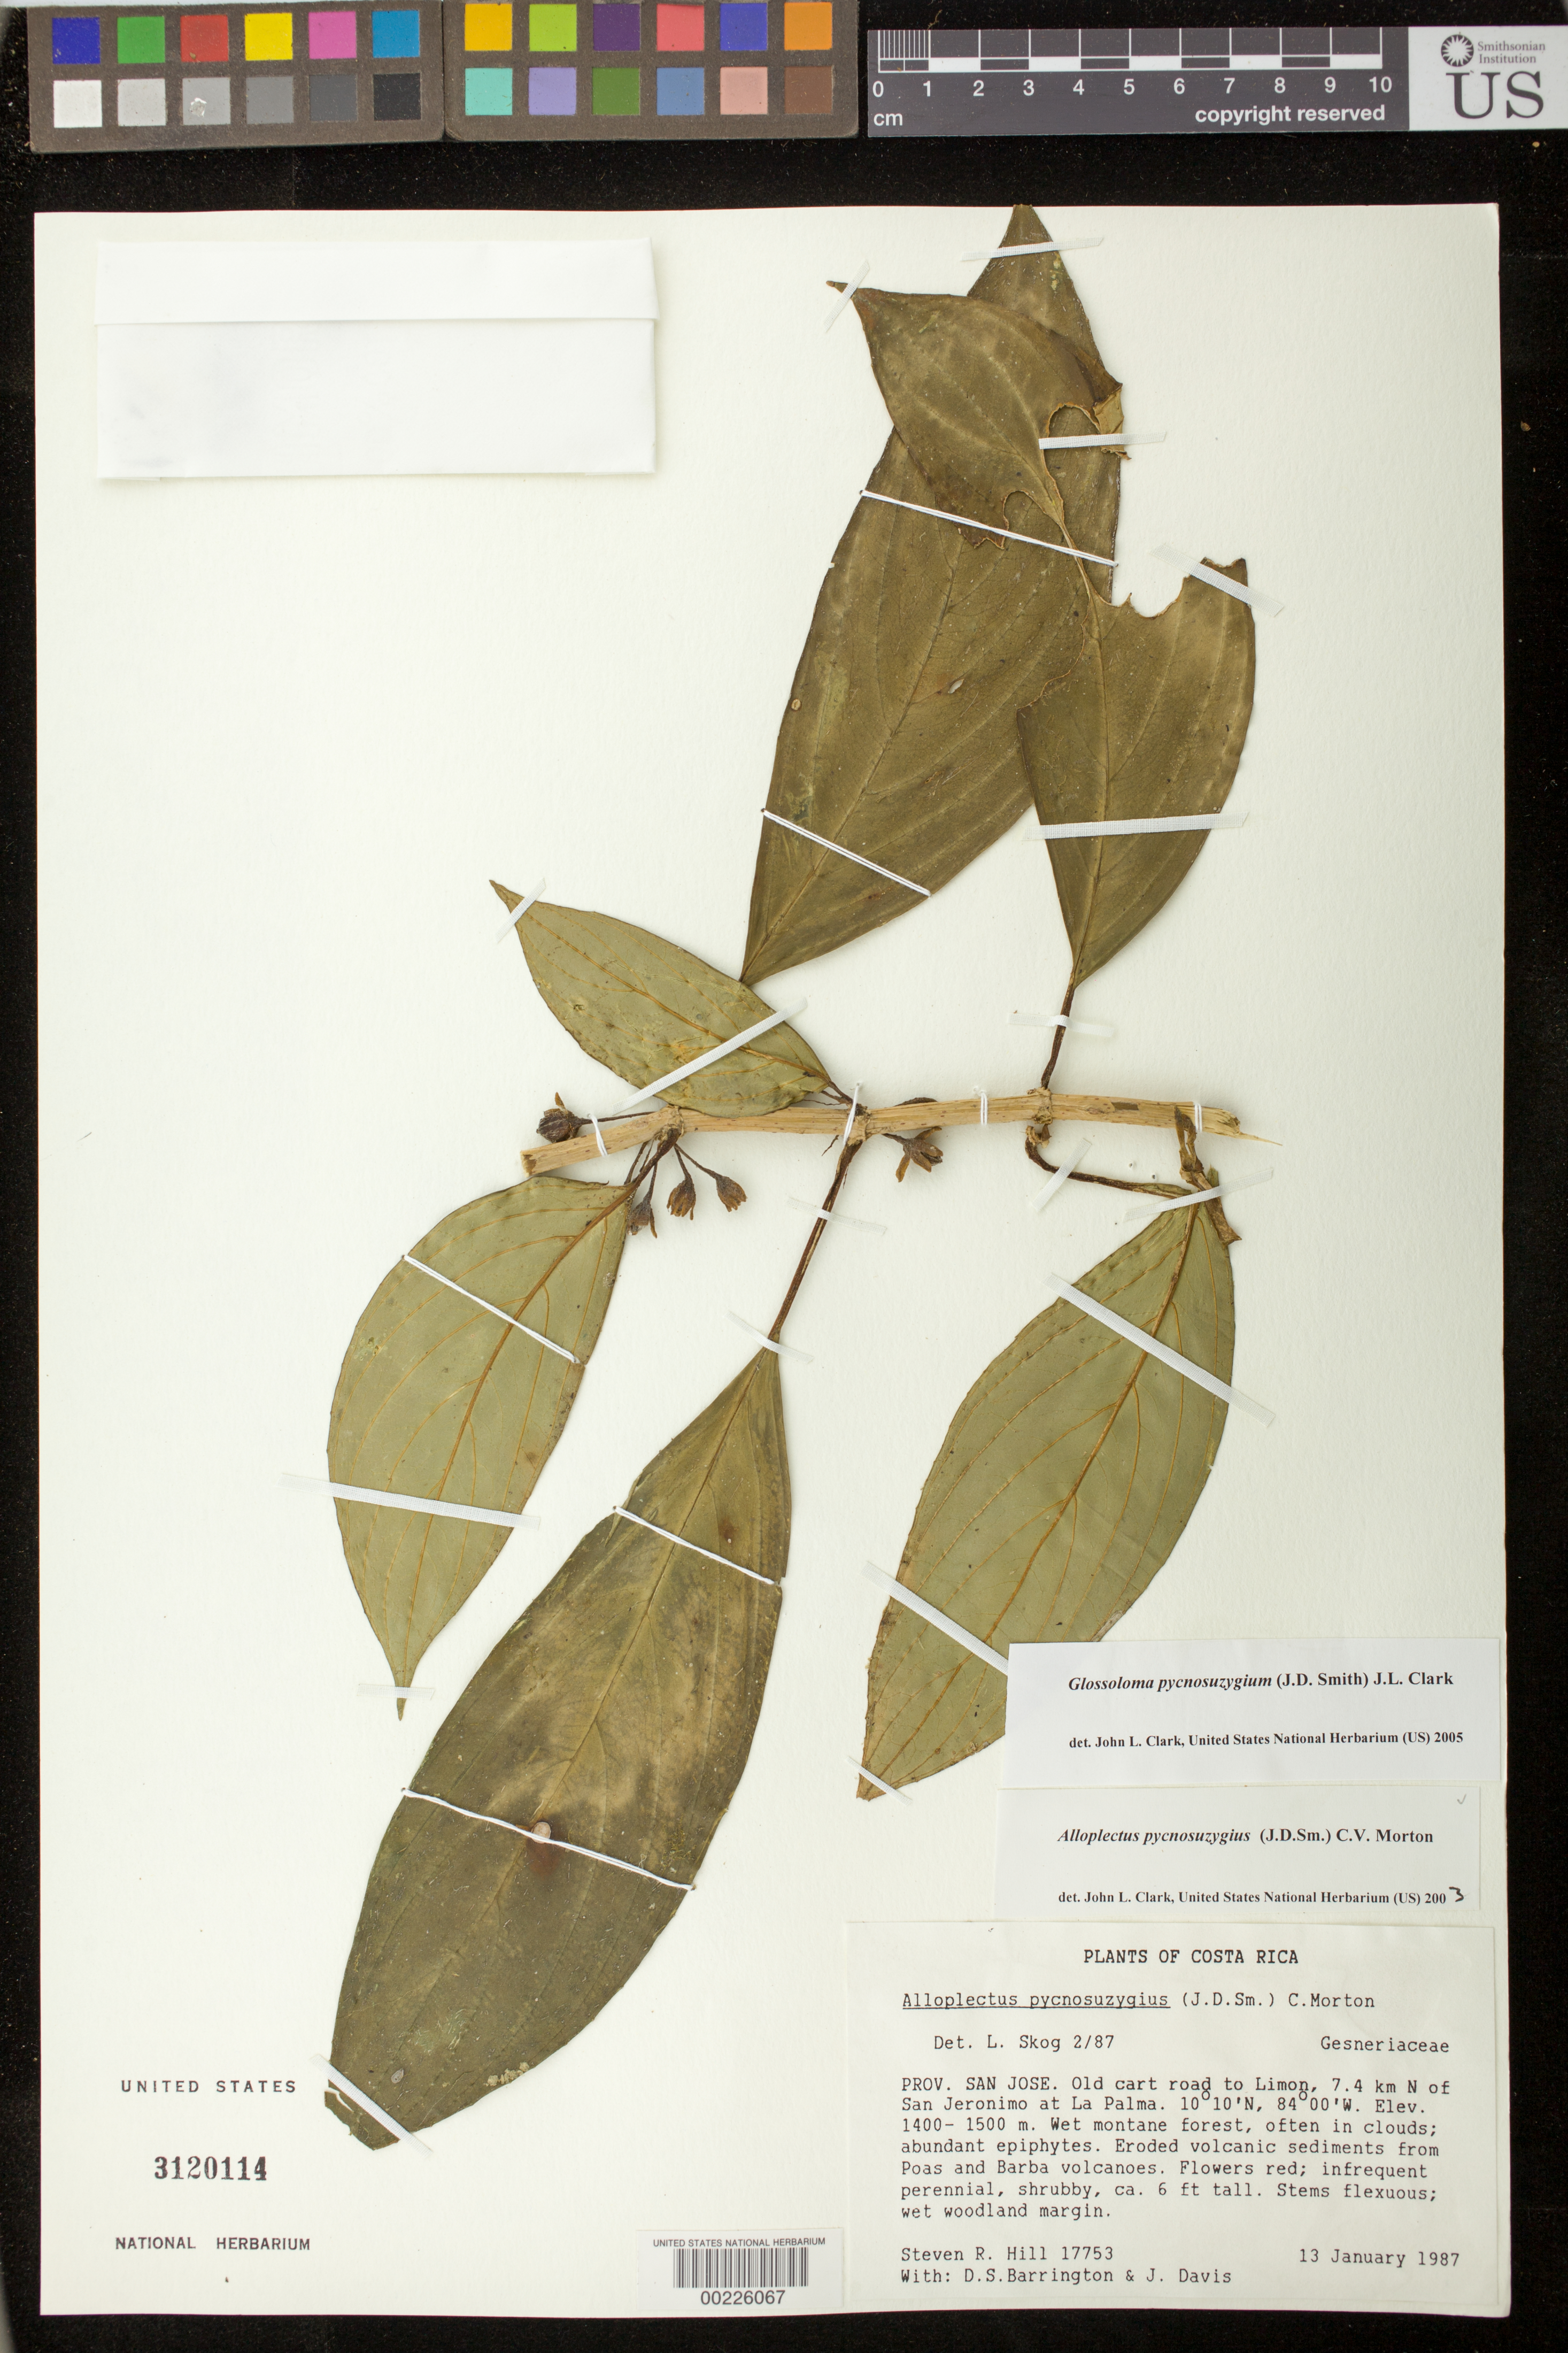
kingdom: Plantae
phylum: Tracheophyta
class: Magnoliopsida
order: Lamiales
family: Gesneriaceae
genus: Glossoloma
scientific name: Glossoloma pycnosuzygium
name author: (Donn. Sm.) J.L. Clark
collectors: S. R. Hill, D. S. Barrington & J. Davis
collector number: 17753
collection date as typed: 13 Jan 1987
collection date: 1987-01-13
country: Costa Rica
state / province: San José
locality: Old cart road to Limon, 7.4 km N of San Jeronimo at La Palma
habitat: Wet montane forest, often in clouds, abundant epiphytes. . . wet woodland margin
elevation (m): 1400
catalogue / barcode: US 3120114